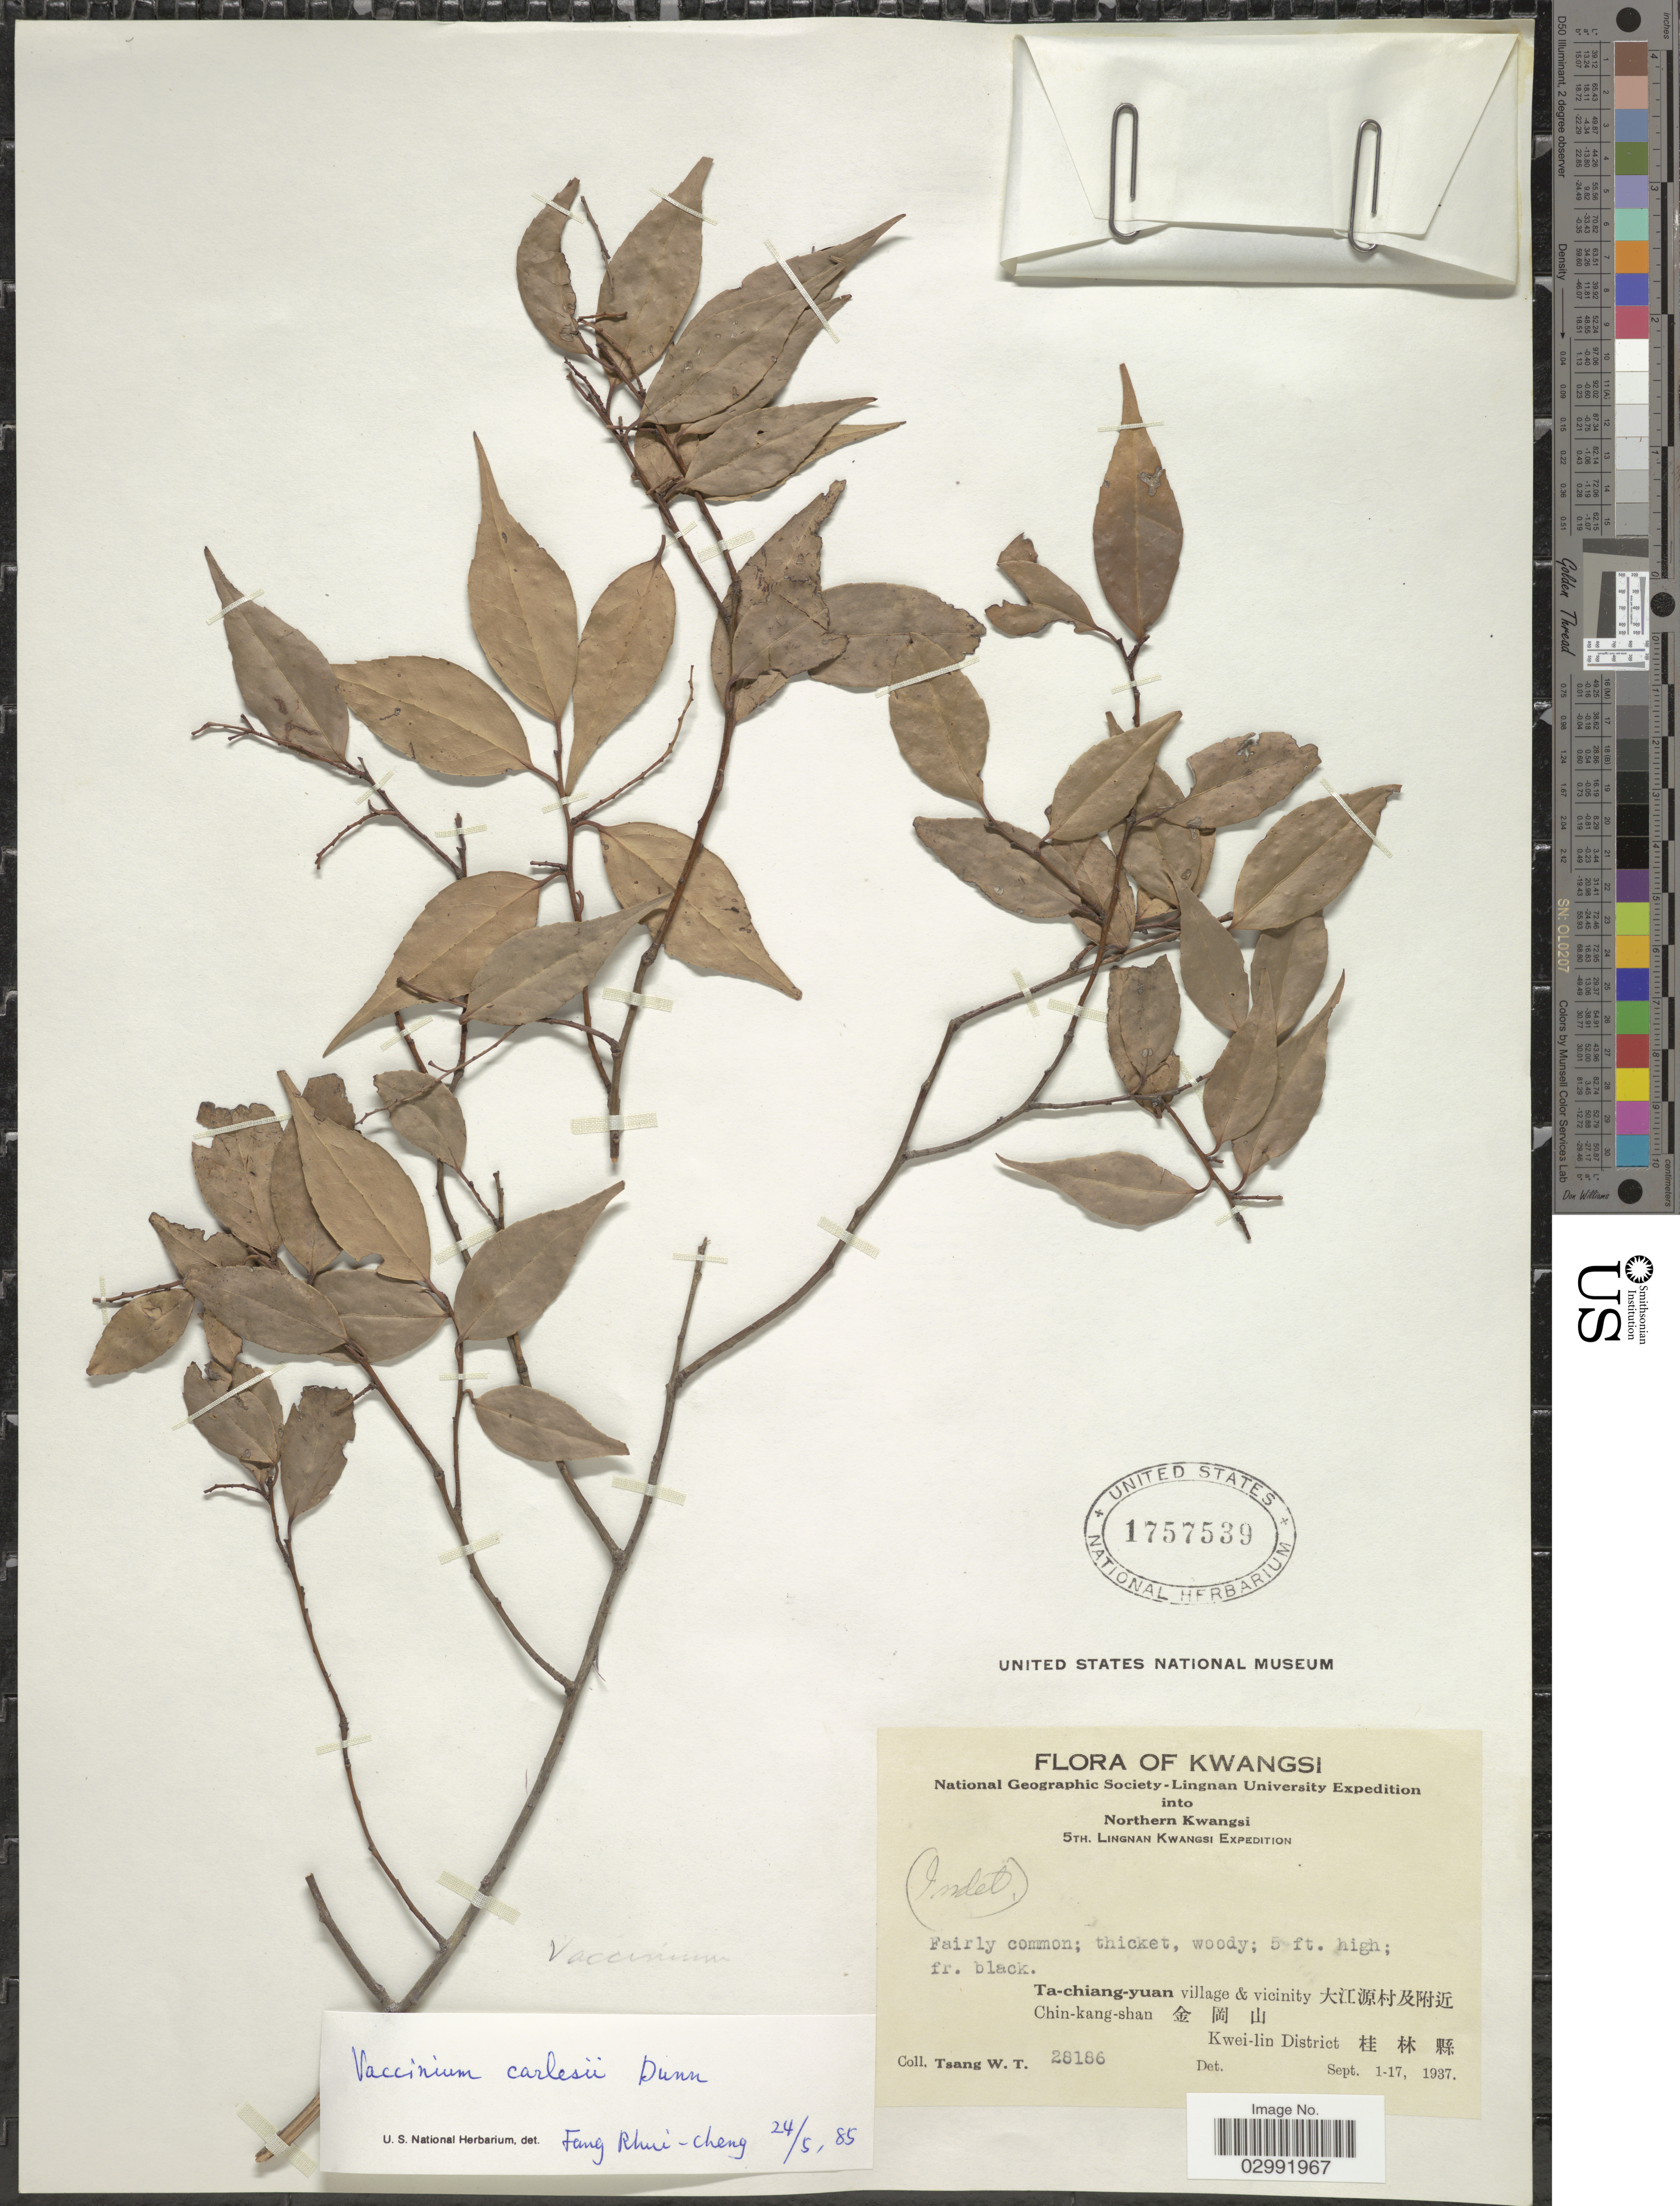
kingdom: Plantae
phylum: Tracheophyta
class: Magnoliopsida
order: Ericales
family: Ericaceae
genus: Vaccinium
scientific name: Vaccinium carlesii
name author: Dunn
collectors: W. T. Tsang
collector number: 28186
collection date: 1937-09-01/1937-09-17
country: China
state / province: Guangxi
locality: Kwangsi, Northern Kwangsi. Ta-chiang-yuan village & vicinity. Chin-kang-shan. Kwei-lin District.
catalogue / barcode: US 1757539